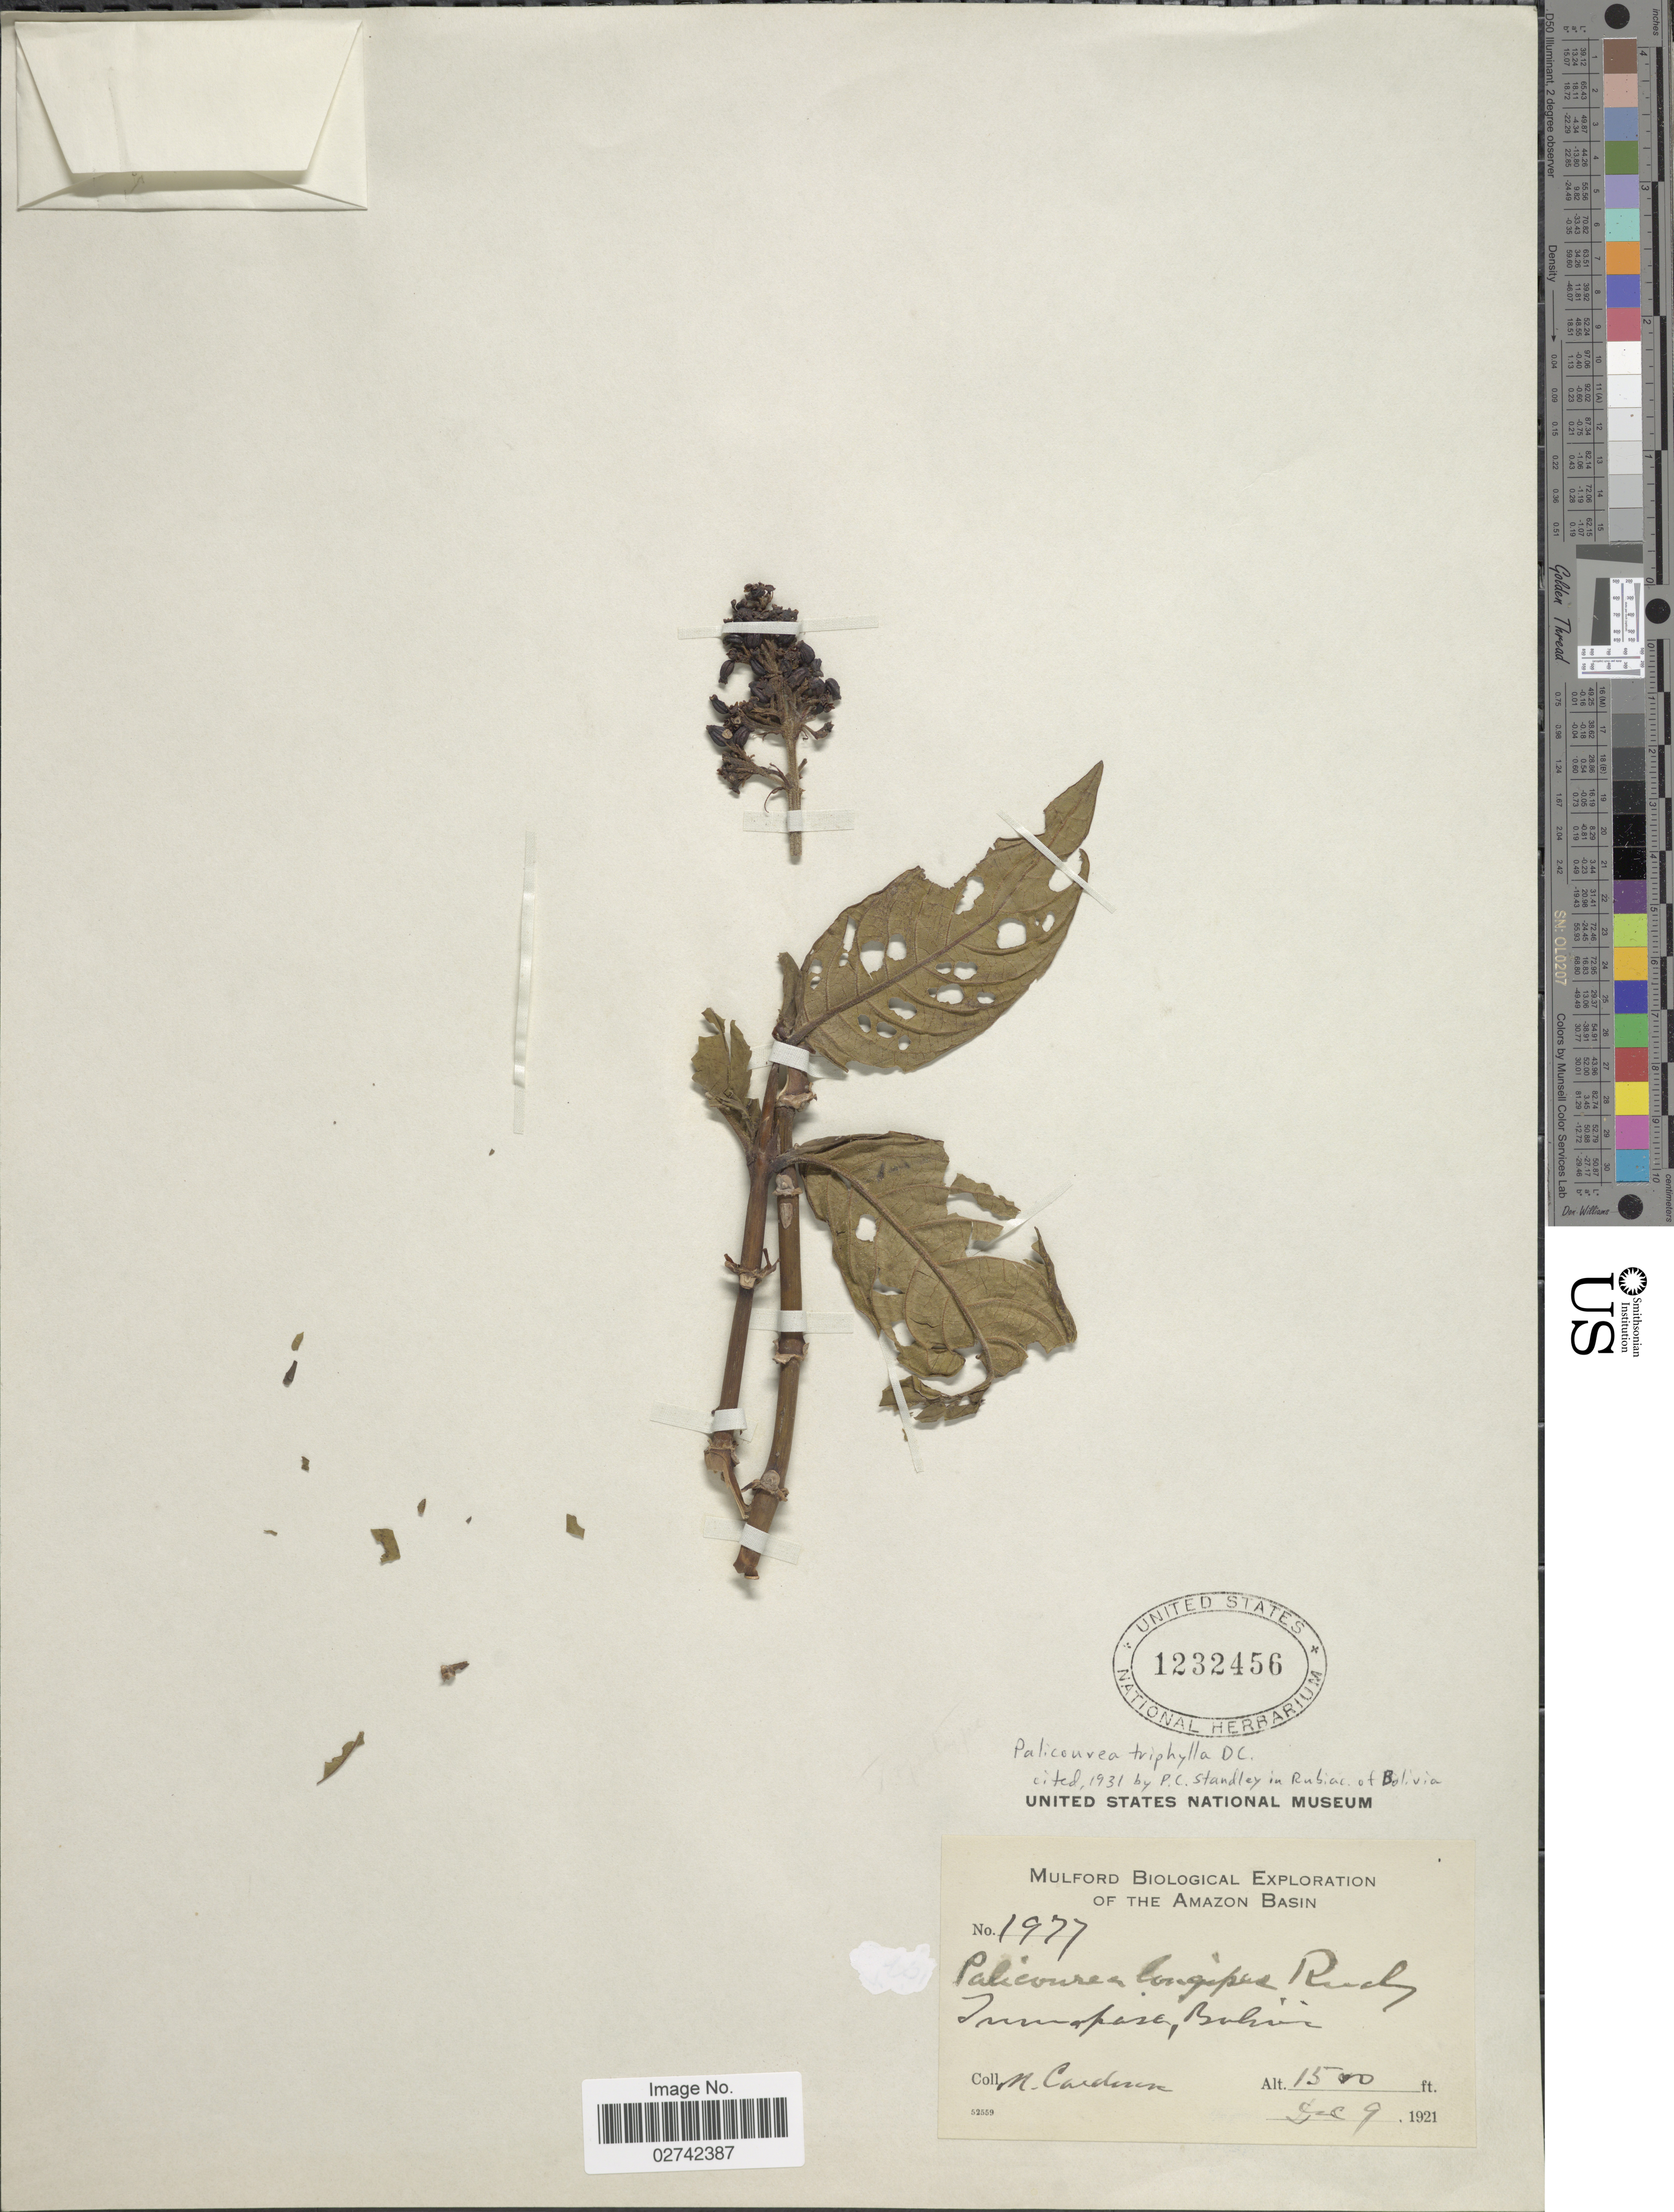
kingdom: Plantae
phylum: Tracheophyta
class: Magnoliopsida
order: Gentianales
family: Rubiaceae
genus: Palicourea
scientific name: Palicourea triphylla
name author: DC.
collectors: M. Cárdenas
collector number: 1977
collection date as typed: Dec. 9, 1921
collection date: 1921-12-09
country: Bolivia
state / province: La Paz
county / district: Iturralde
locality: Tumupasa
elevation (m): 457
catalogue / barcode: US 1232456